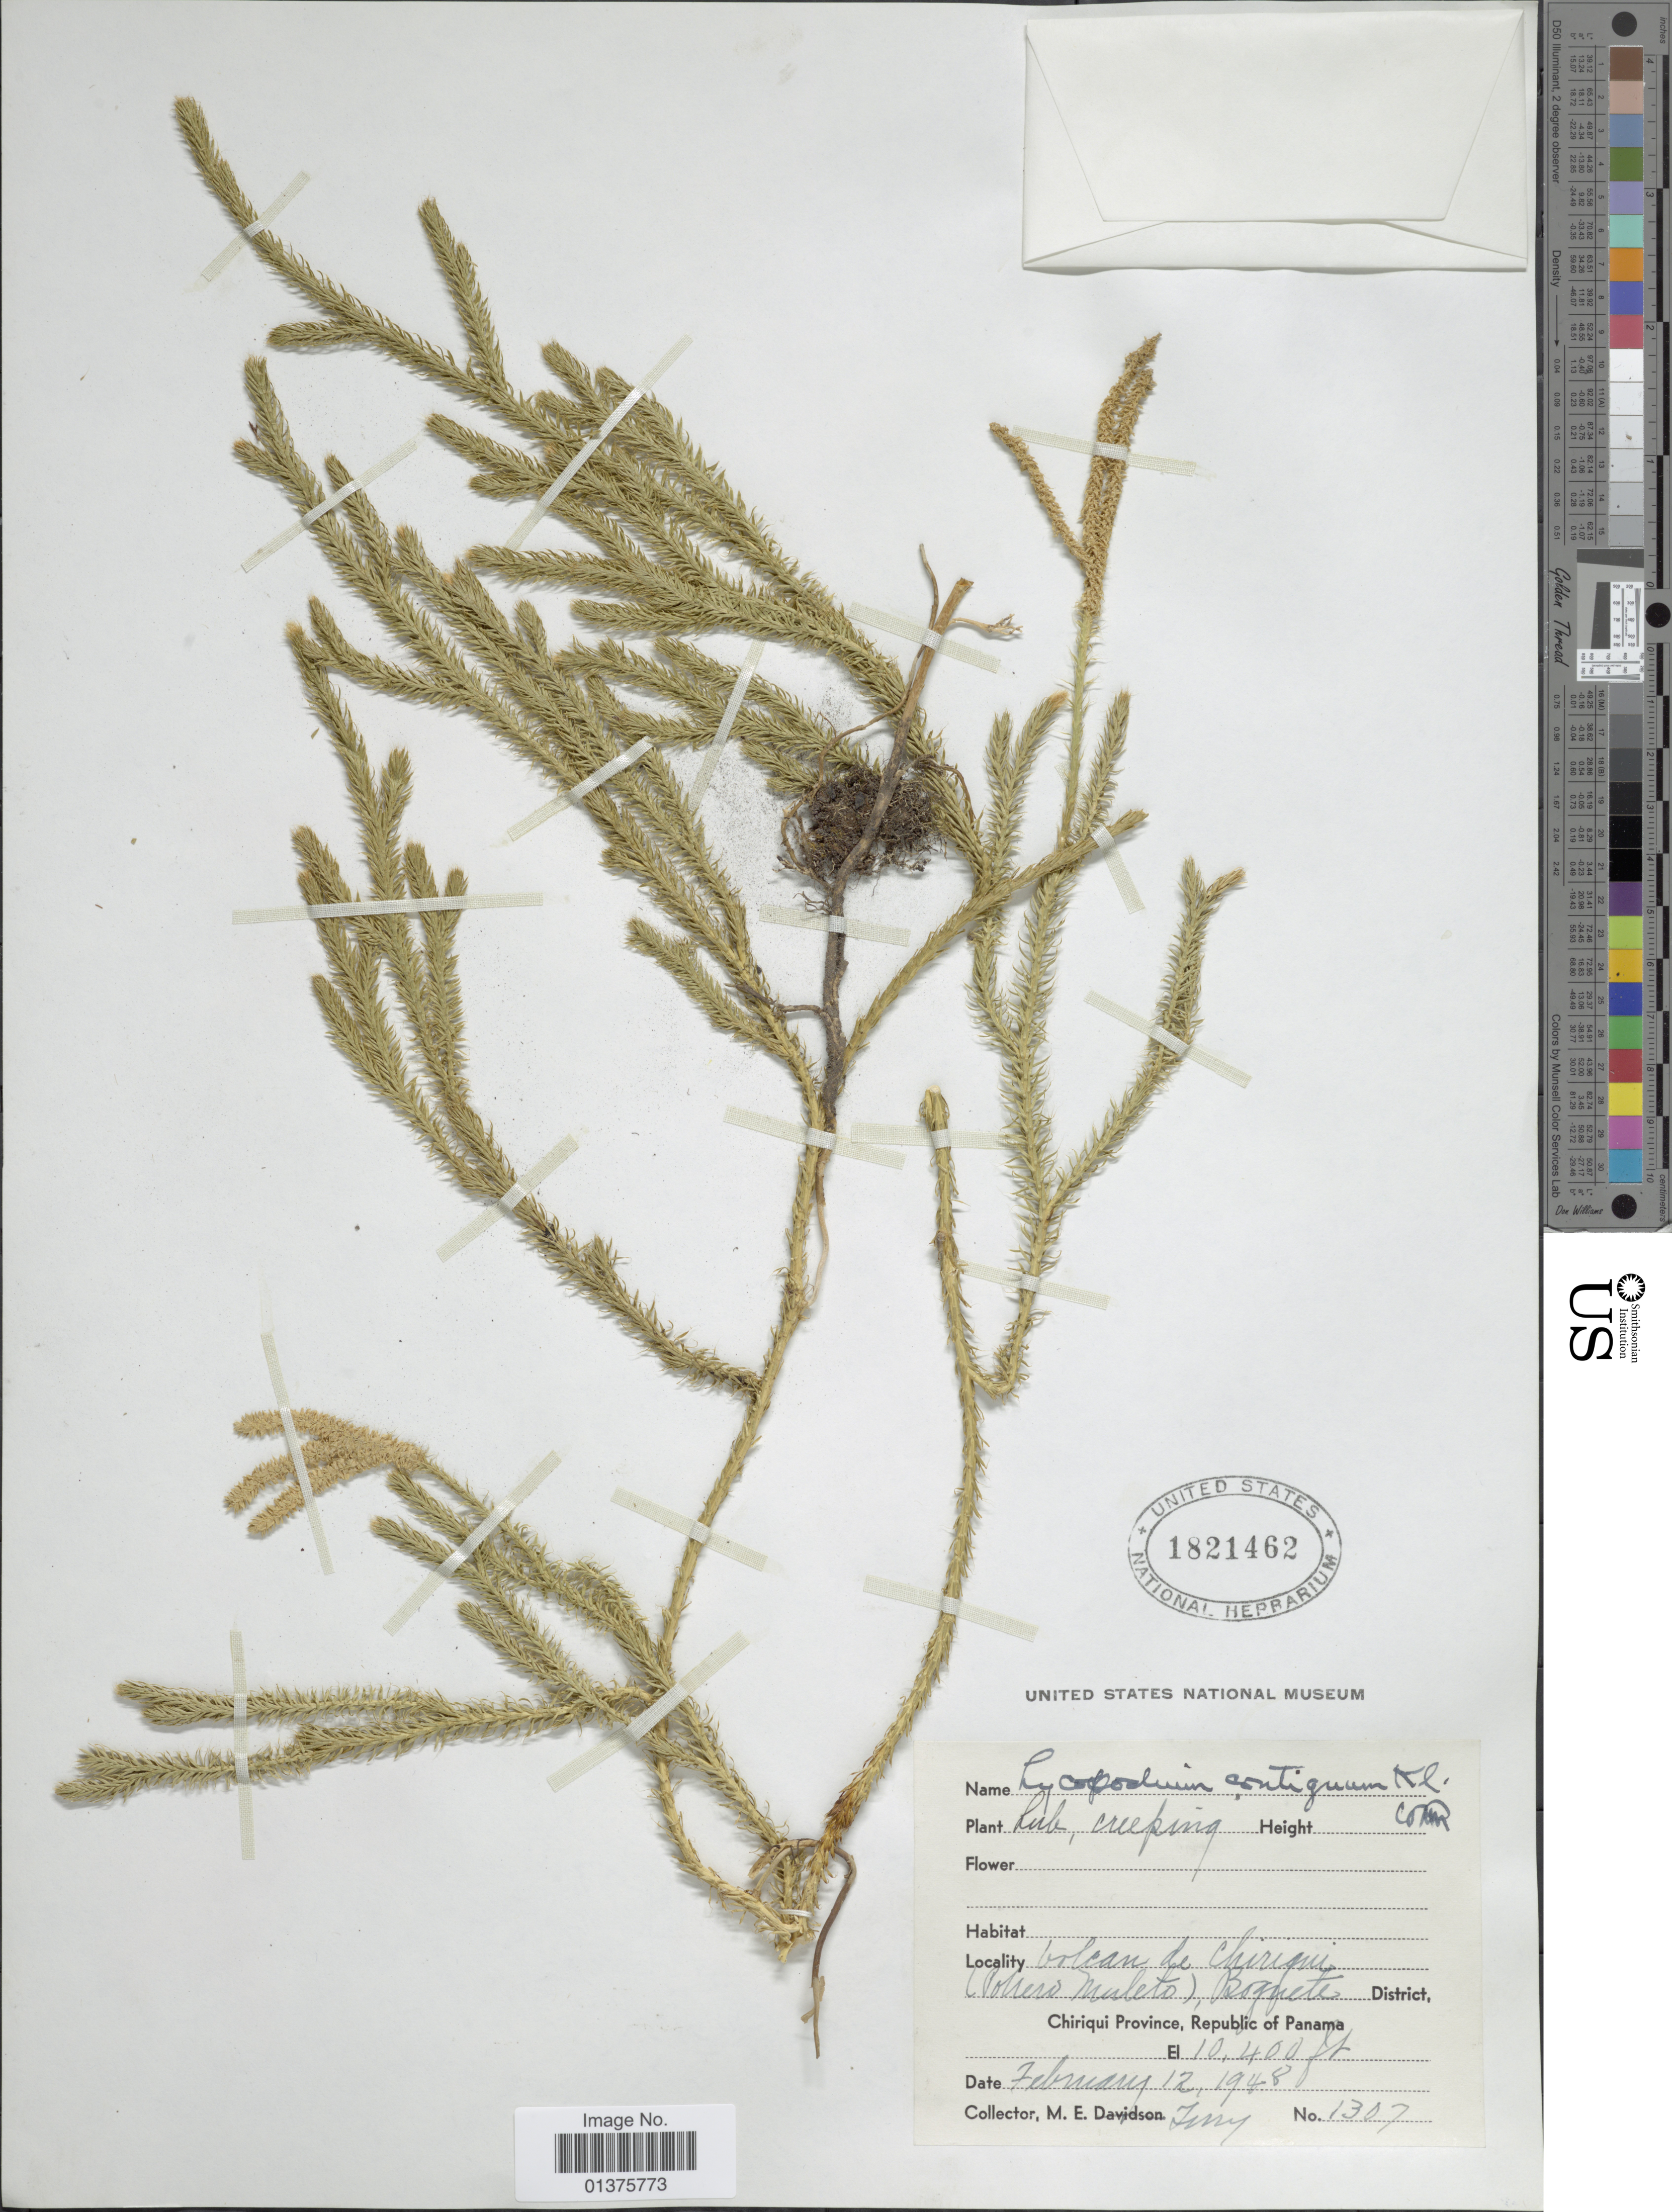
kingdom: Plantae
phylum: Tracheophyta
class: Lycopodiopsida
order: Lycopodiales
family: Lycopodiaceae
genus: Lycopodium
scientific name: Lycopodium clavatum var. aristatum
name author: (Humb. & Bonpl. ex Willd.) Spring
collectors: M. Terry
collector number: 1307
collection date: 1948-02-12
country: Panama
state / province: Chiriqui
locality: Volcan de Chiriqui (Potrero Muleto) Boquete district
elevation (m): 3170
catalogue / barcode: US 1821462